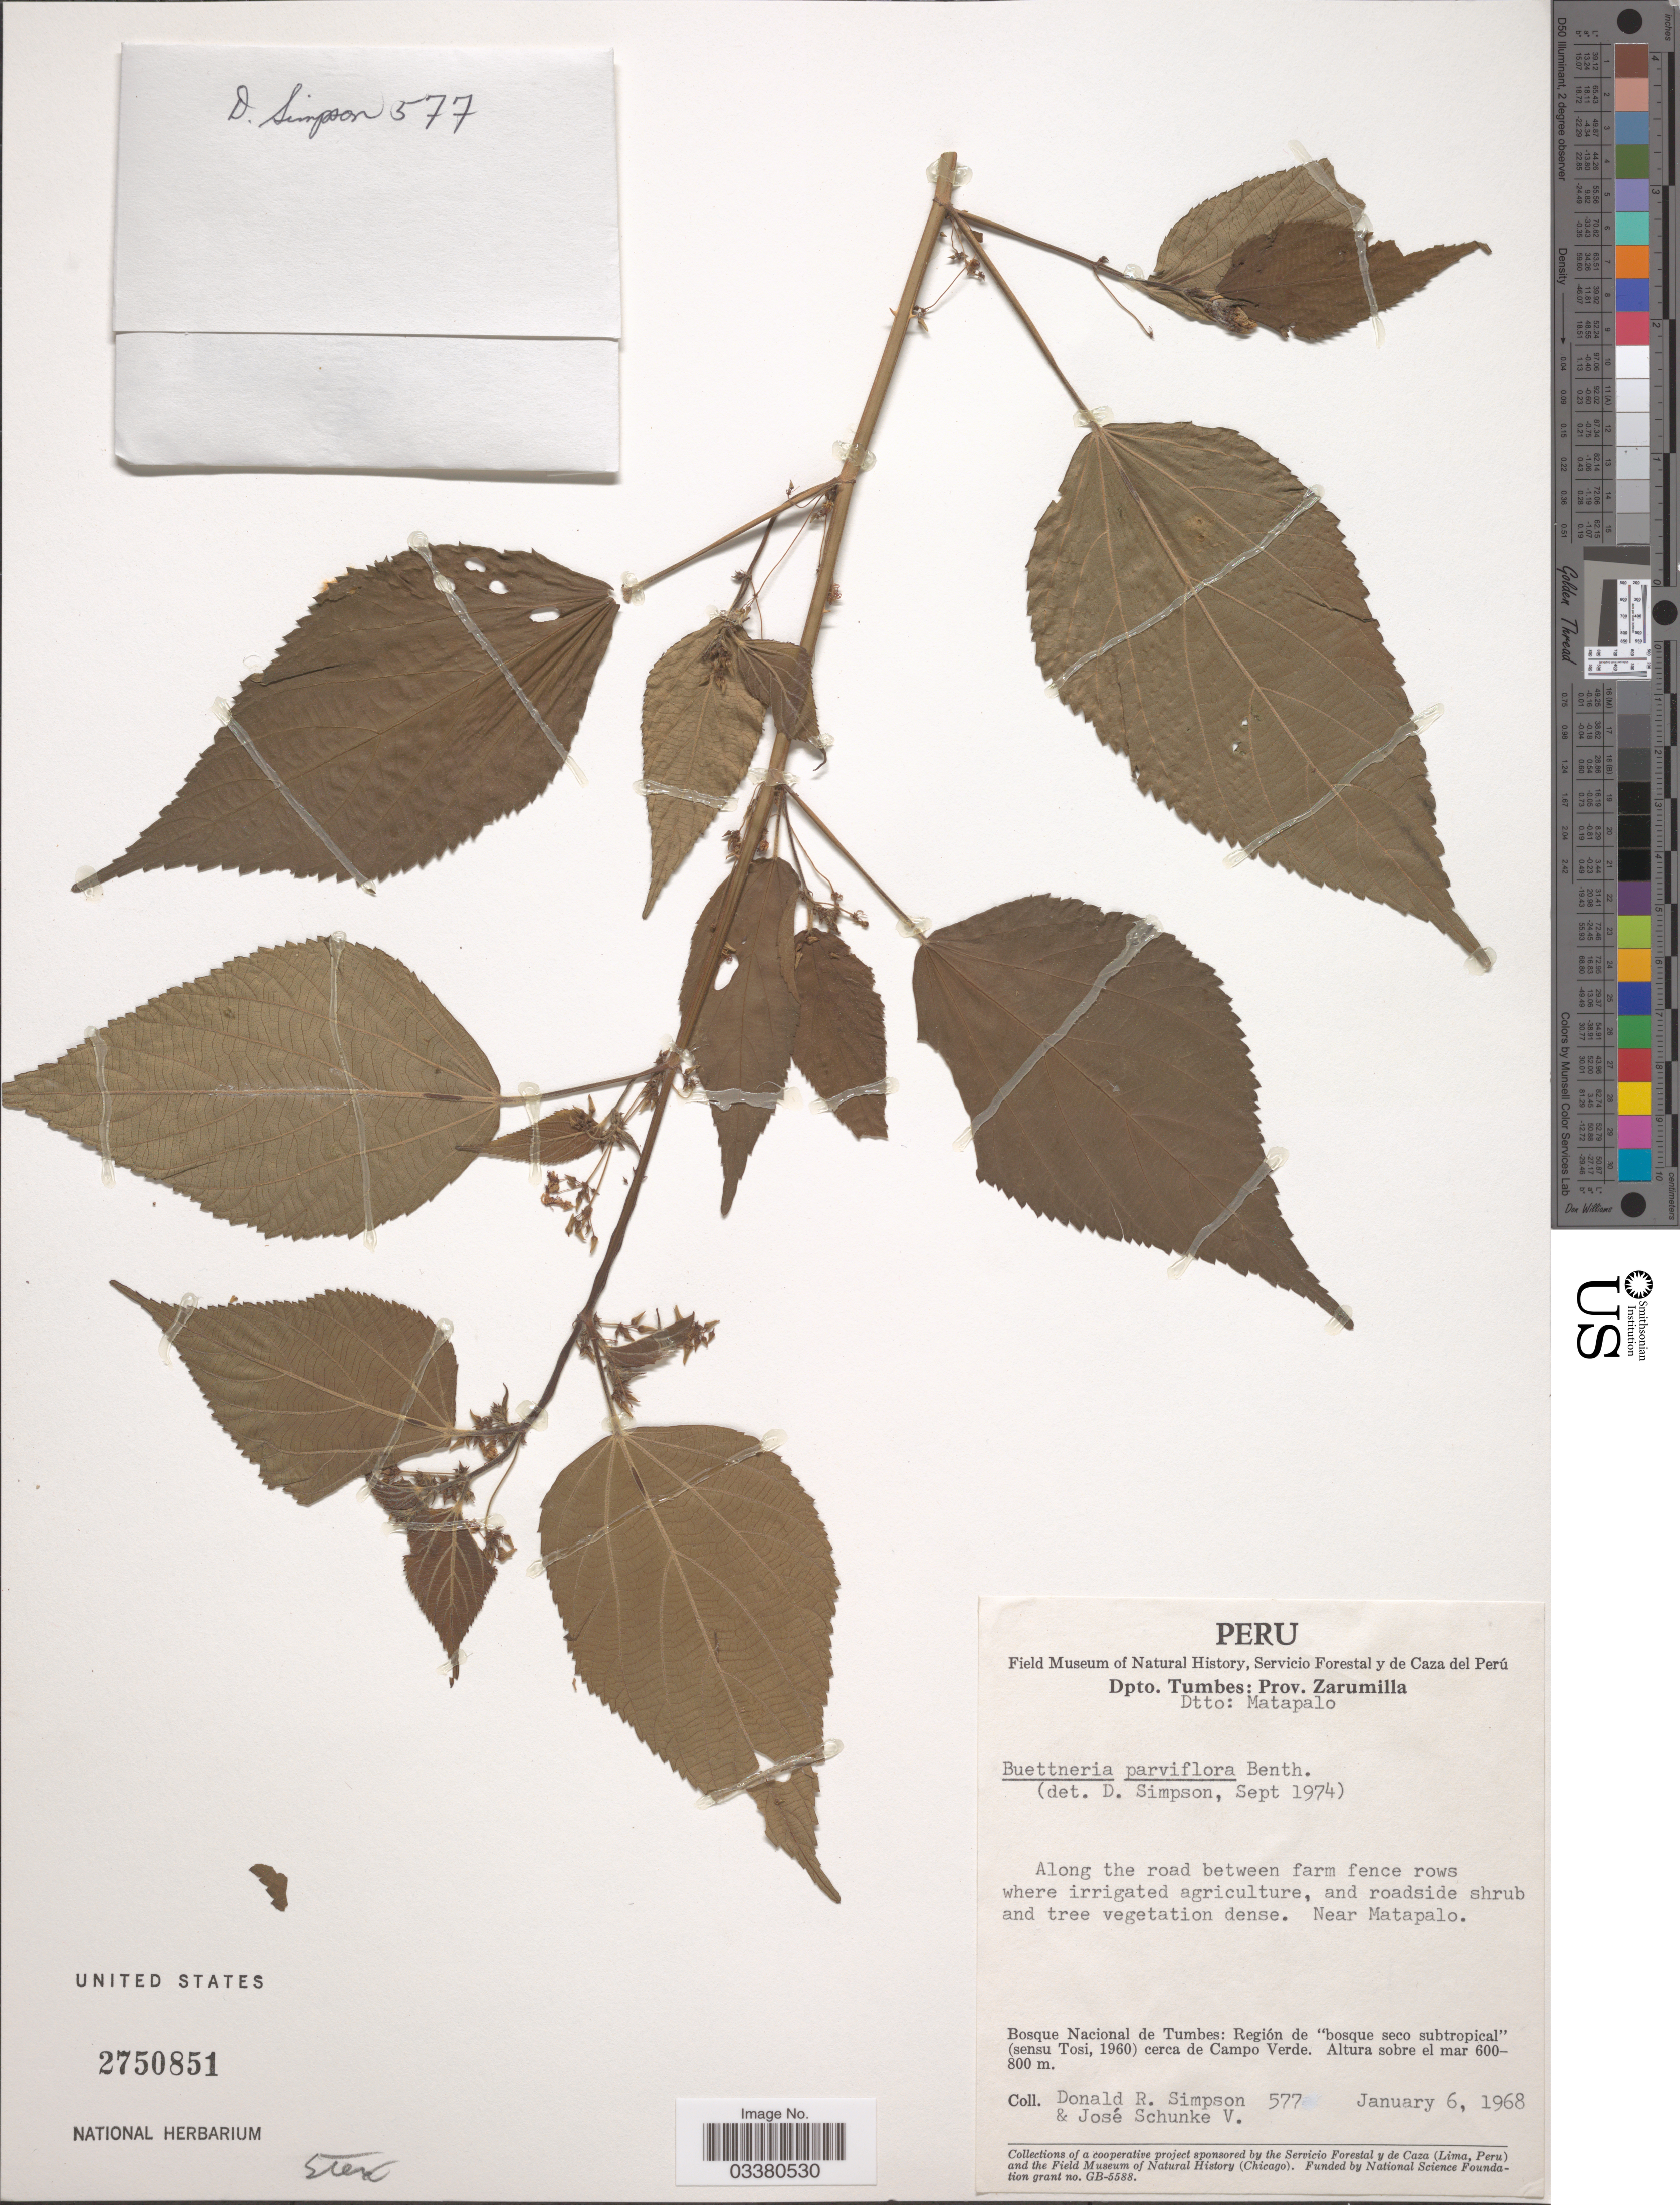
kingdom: Plantae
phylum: Tracheophyta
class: Magnoliopsida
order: Malvales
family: Malvaceae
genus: Byttneria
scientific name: Byttneria parviflora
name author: Benth.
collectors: D. R. Simpson & J. Schunke Vigo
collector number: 577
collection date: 1968-01-06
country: Peru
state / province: Tumbes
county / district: Zarumilla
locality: Dpto. Tumbes: Prov. Zarumilla. Dtto. Matapalo. Along the road between farm fence rows where irrigated agriculture. Near Matapalo. Bosque National de Tumbes: Región de "bosque seco subtropical" (sensu Tosi, 1960) cerca de Campo Verde.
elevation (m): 600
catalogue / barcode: US 2750851